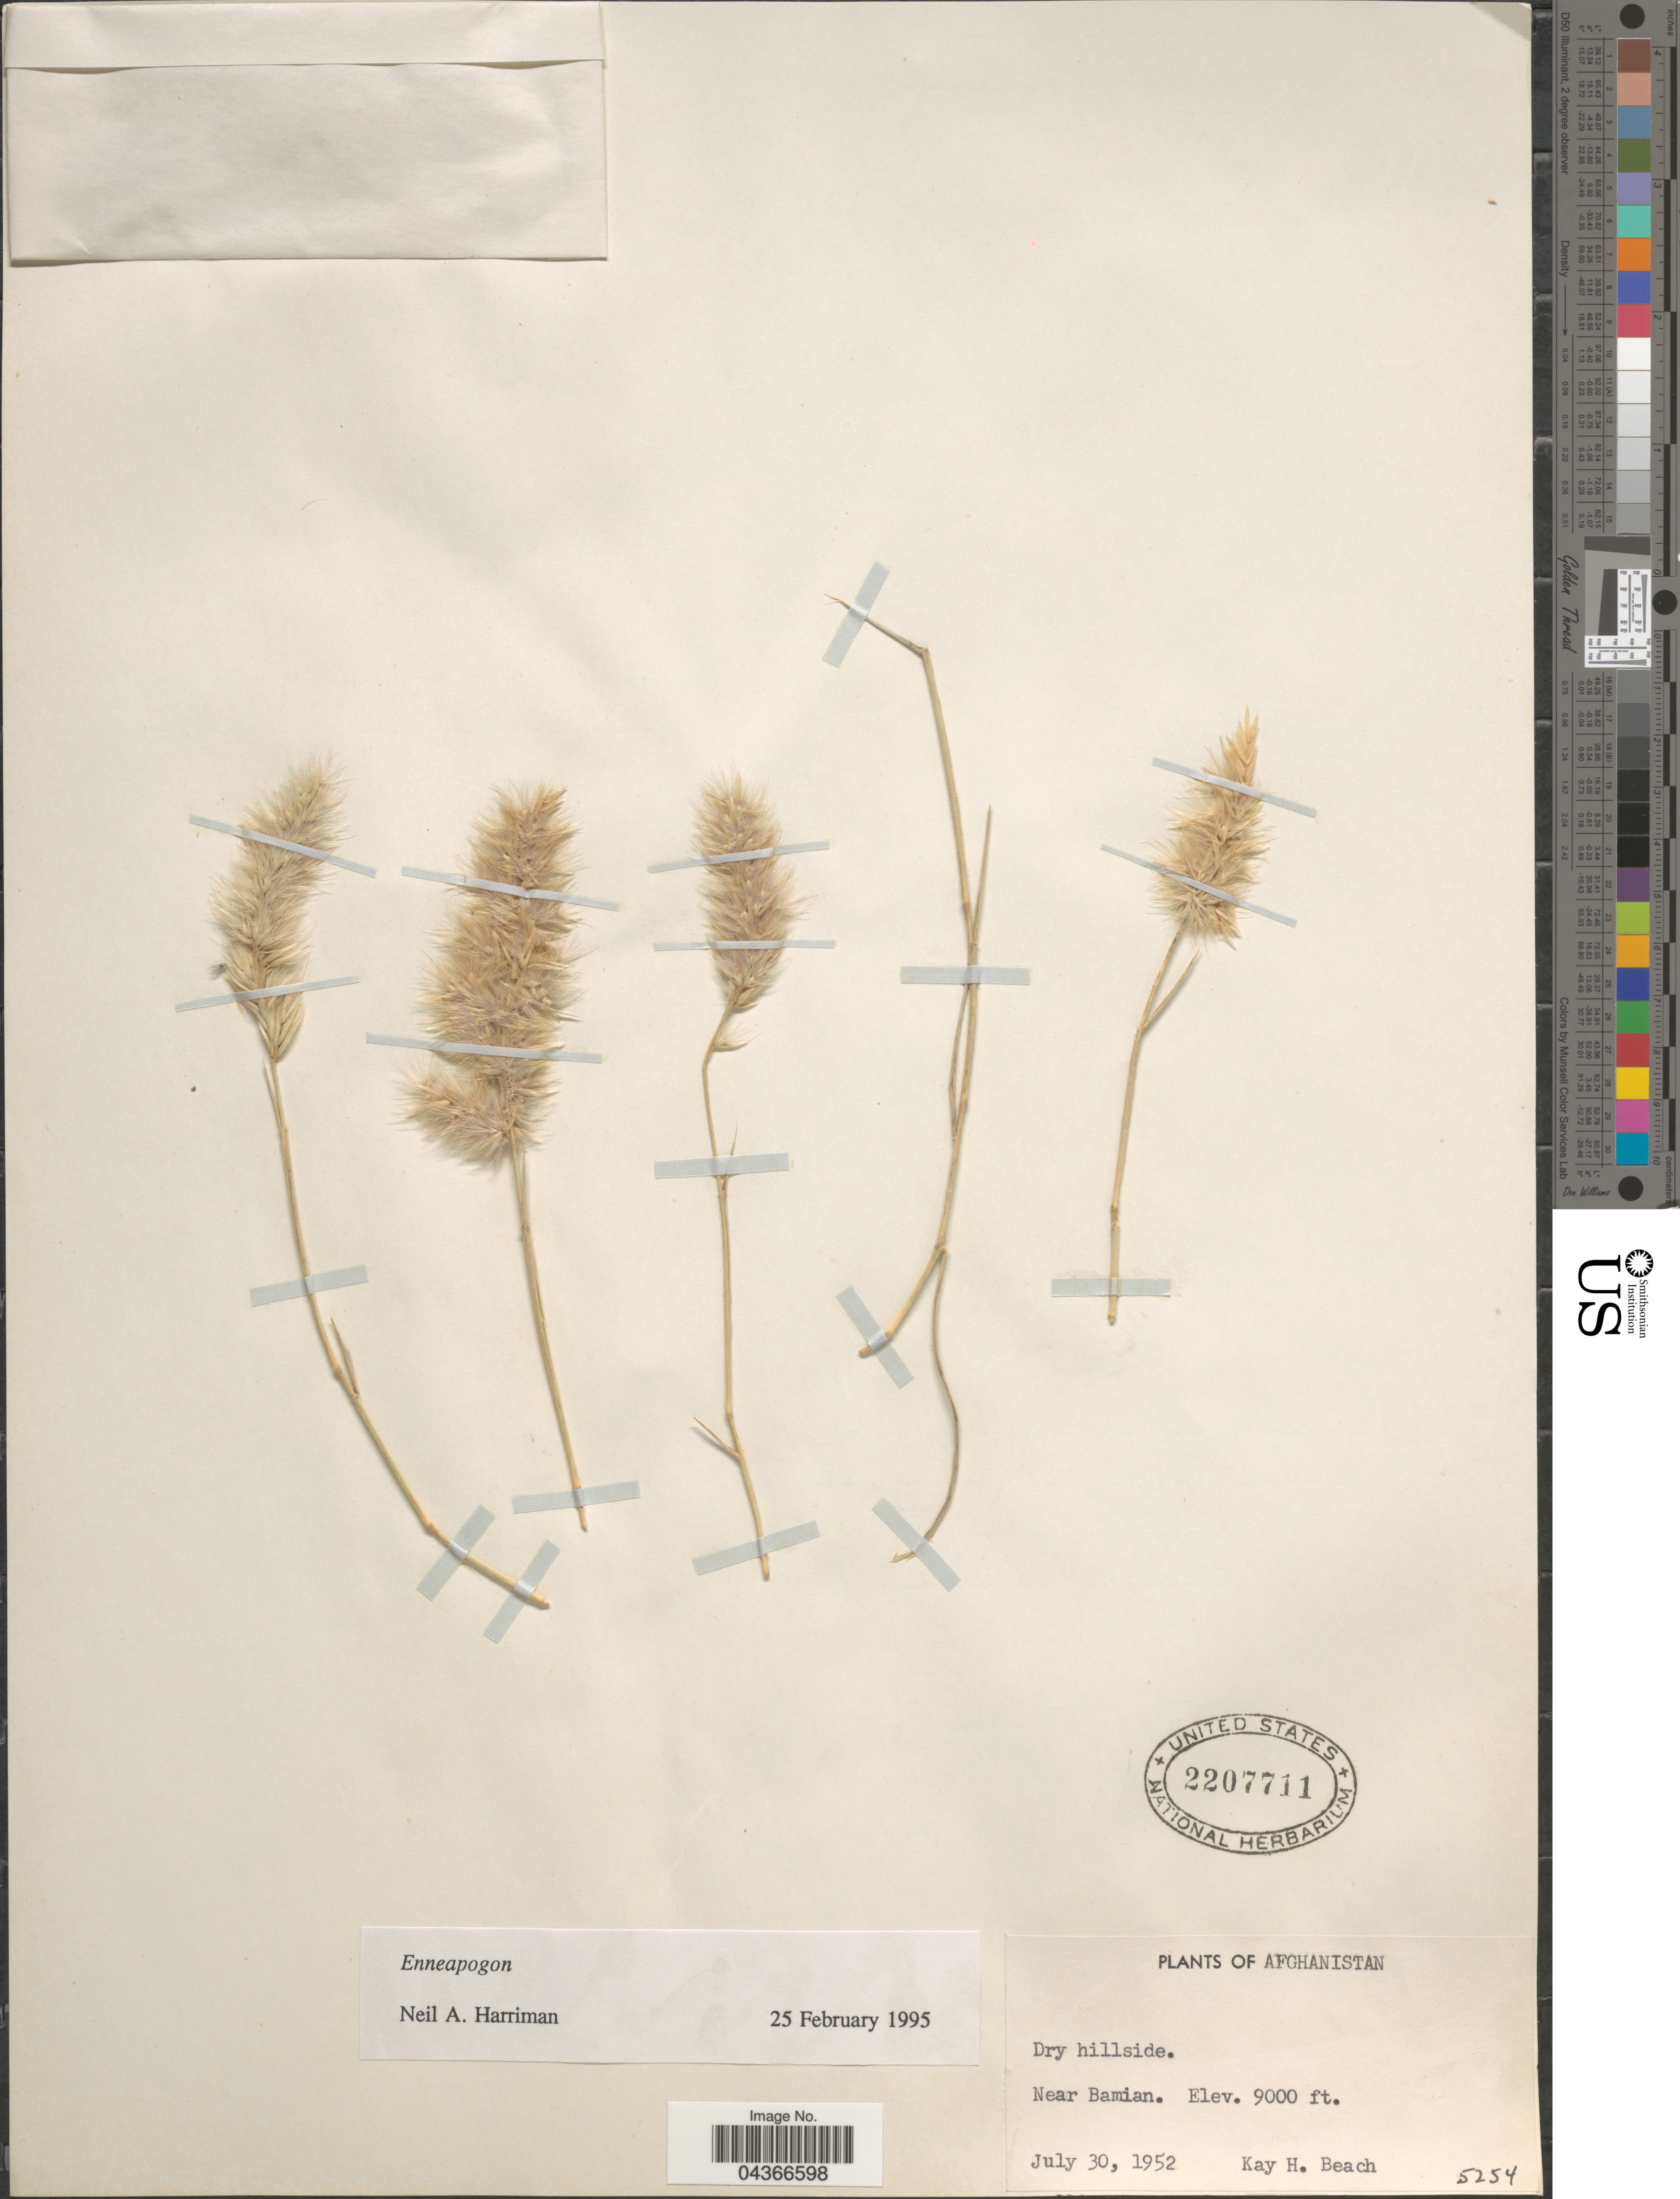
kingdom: Plantae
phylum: Tracheophyta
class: Liliopsida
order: Poales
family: Poaceae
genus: Enneapogon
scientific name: Enneapogon sp.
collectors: K. H. Beach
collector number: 5254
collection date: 1952-07-30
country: Afghanistan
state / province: Bamian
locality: Near Bamian.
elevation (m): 2743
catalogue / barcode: US 2207711